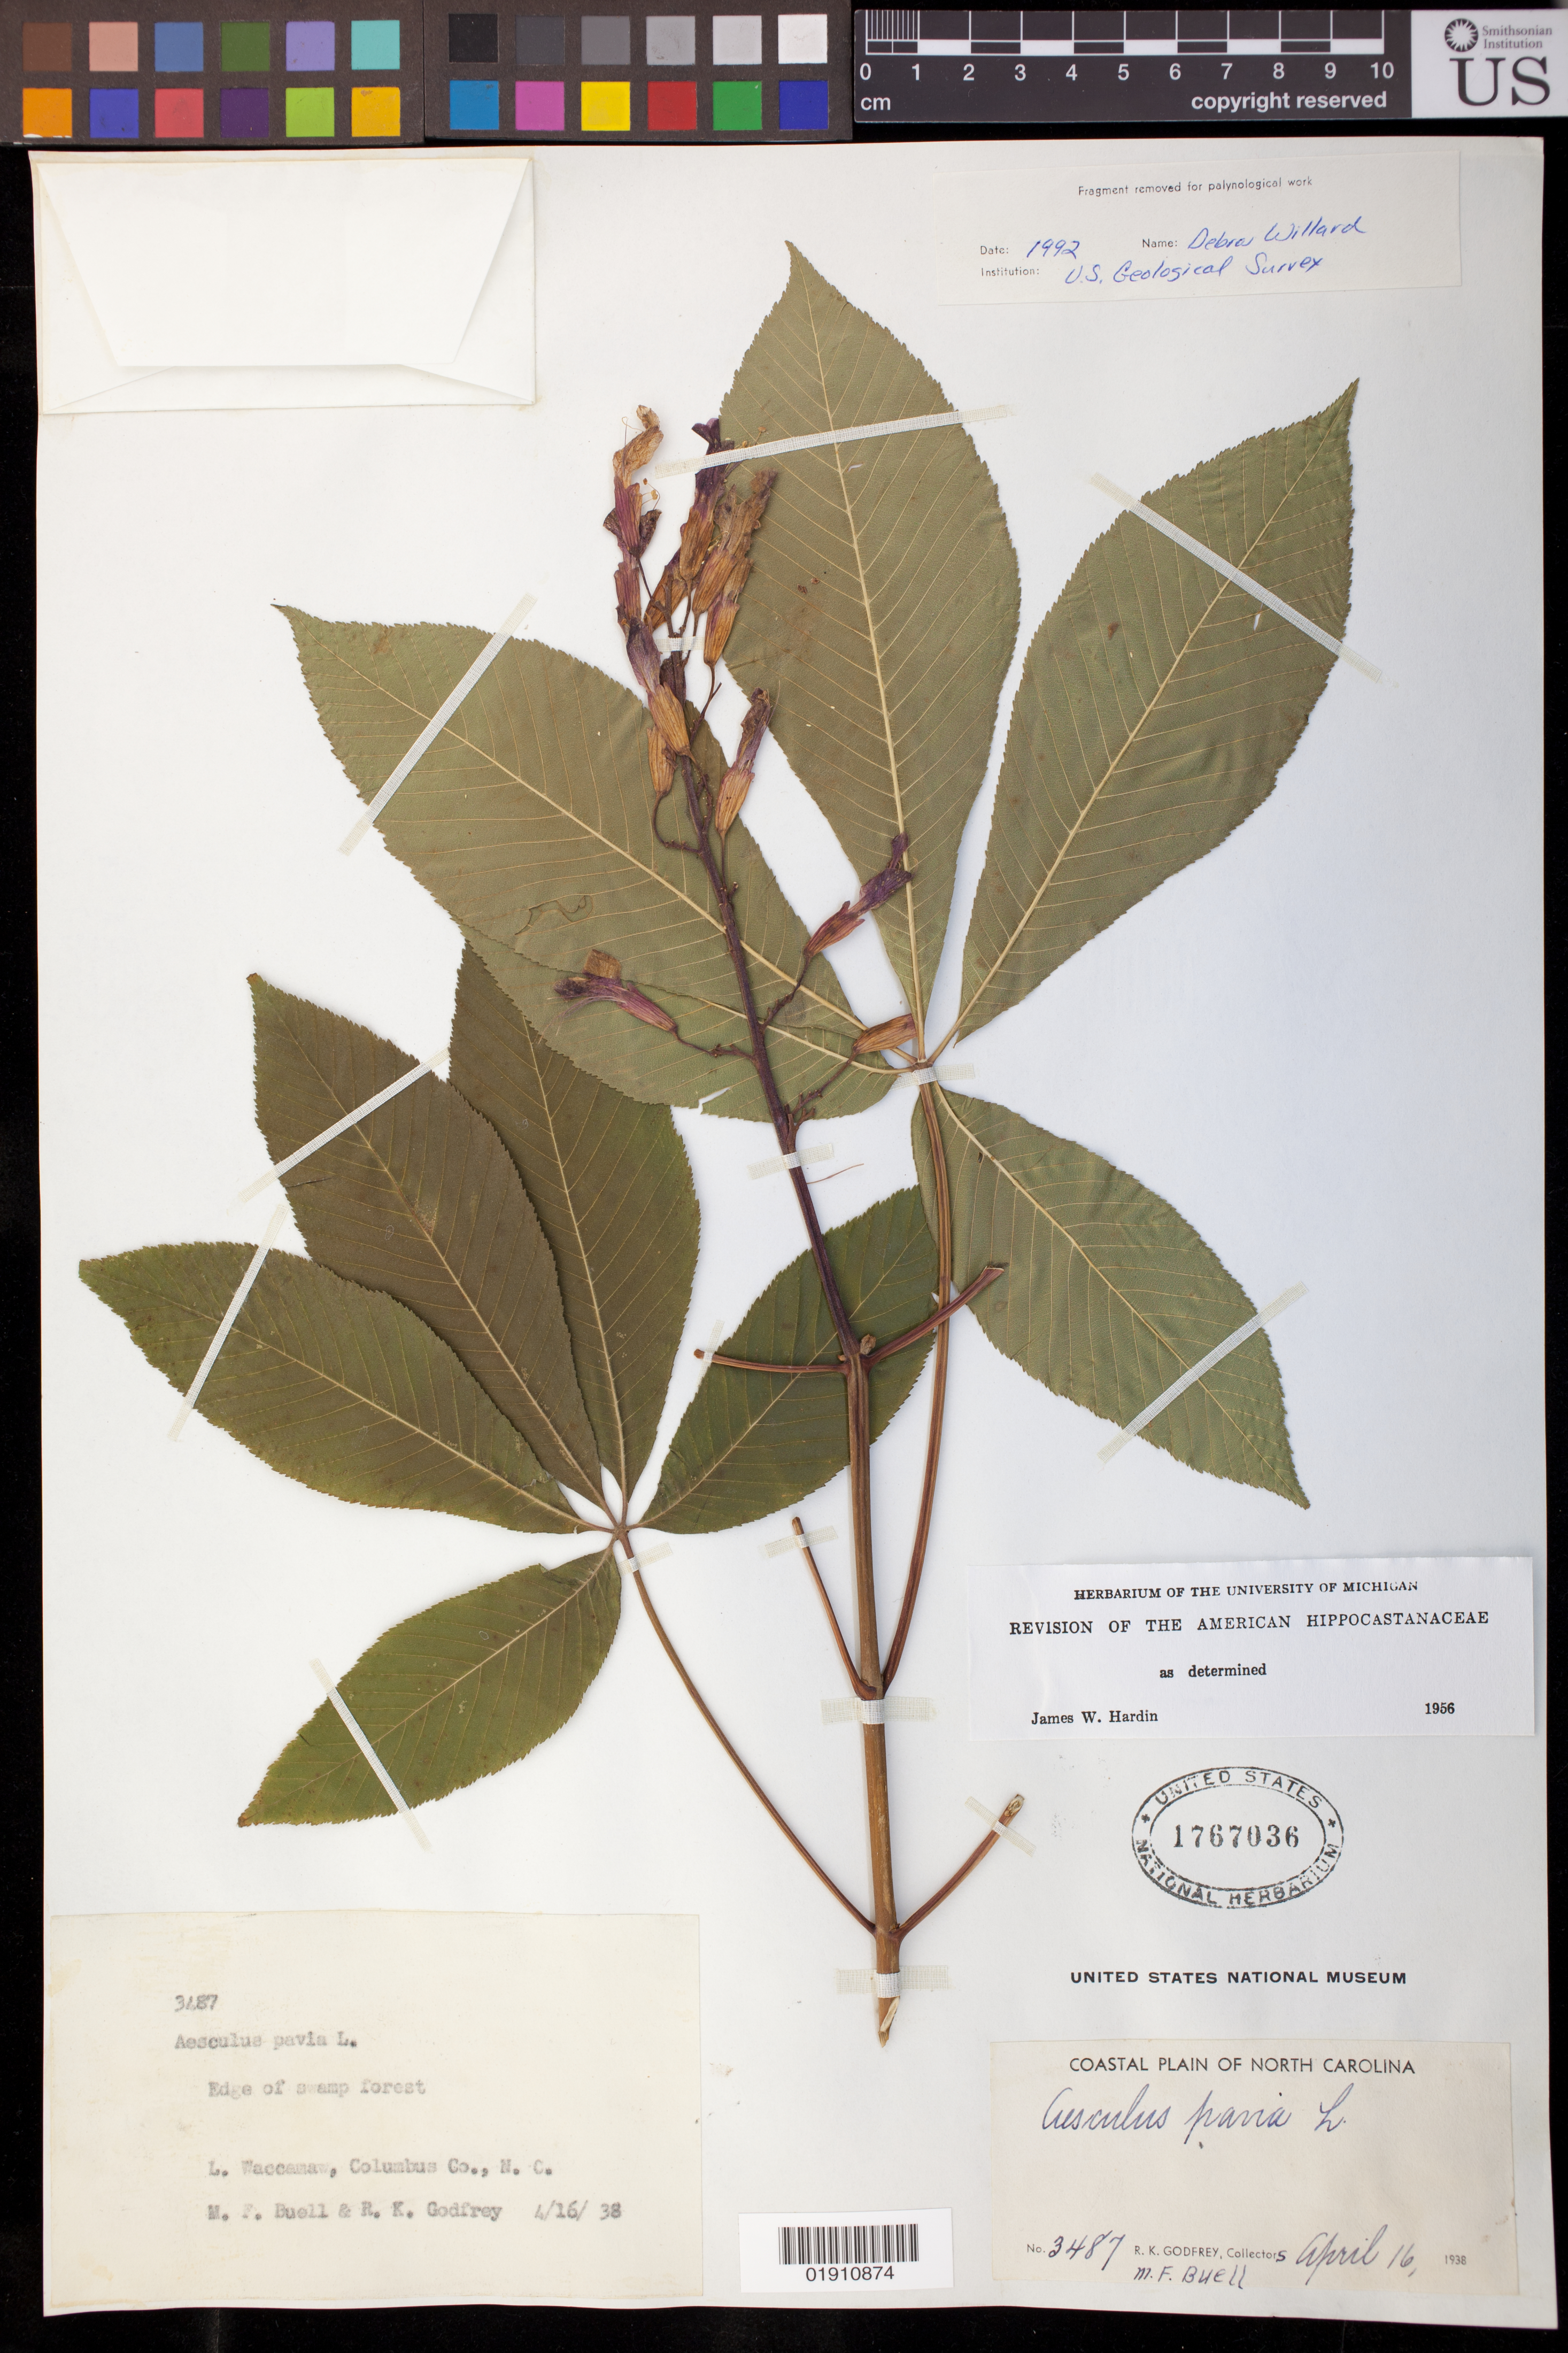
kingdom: Plantae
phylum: Tracheophyta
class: Magnoliopsida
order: Sapindales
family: Sapindaceae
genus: Aesculus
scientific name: Aesculus pavia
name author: L.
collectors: R. K. Godfrey & M. Buell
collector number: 3487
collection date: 1938-04-16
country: United States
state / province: North Carolina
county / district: Columbus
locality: L. Waccamaw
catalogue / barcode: US 1767036